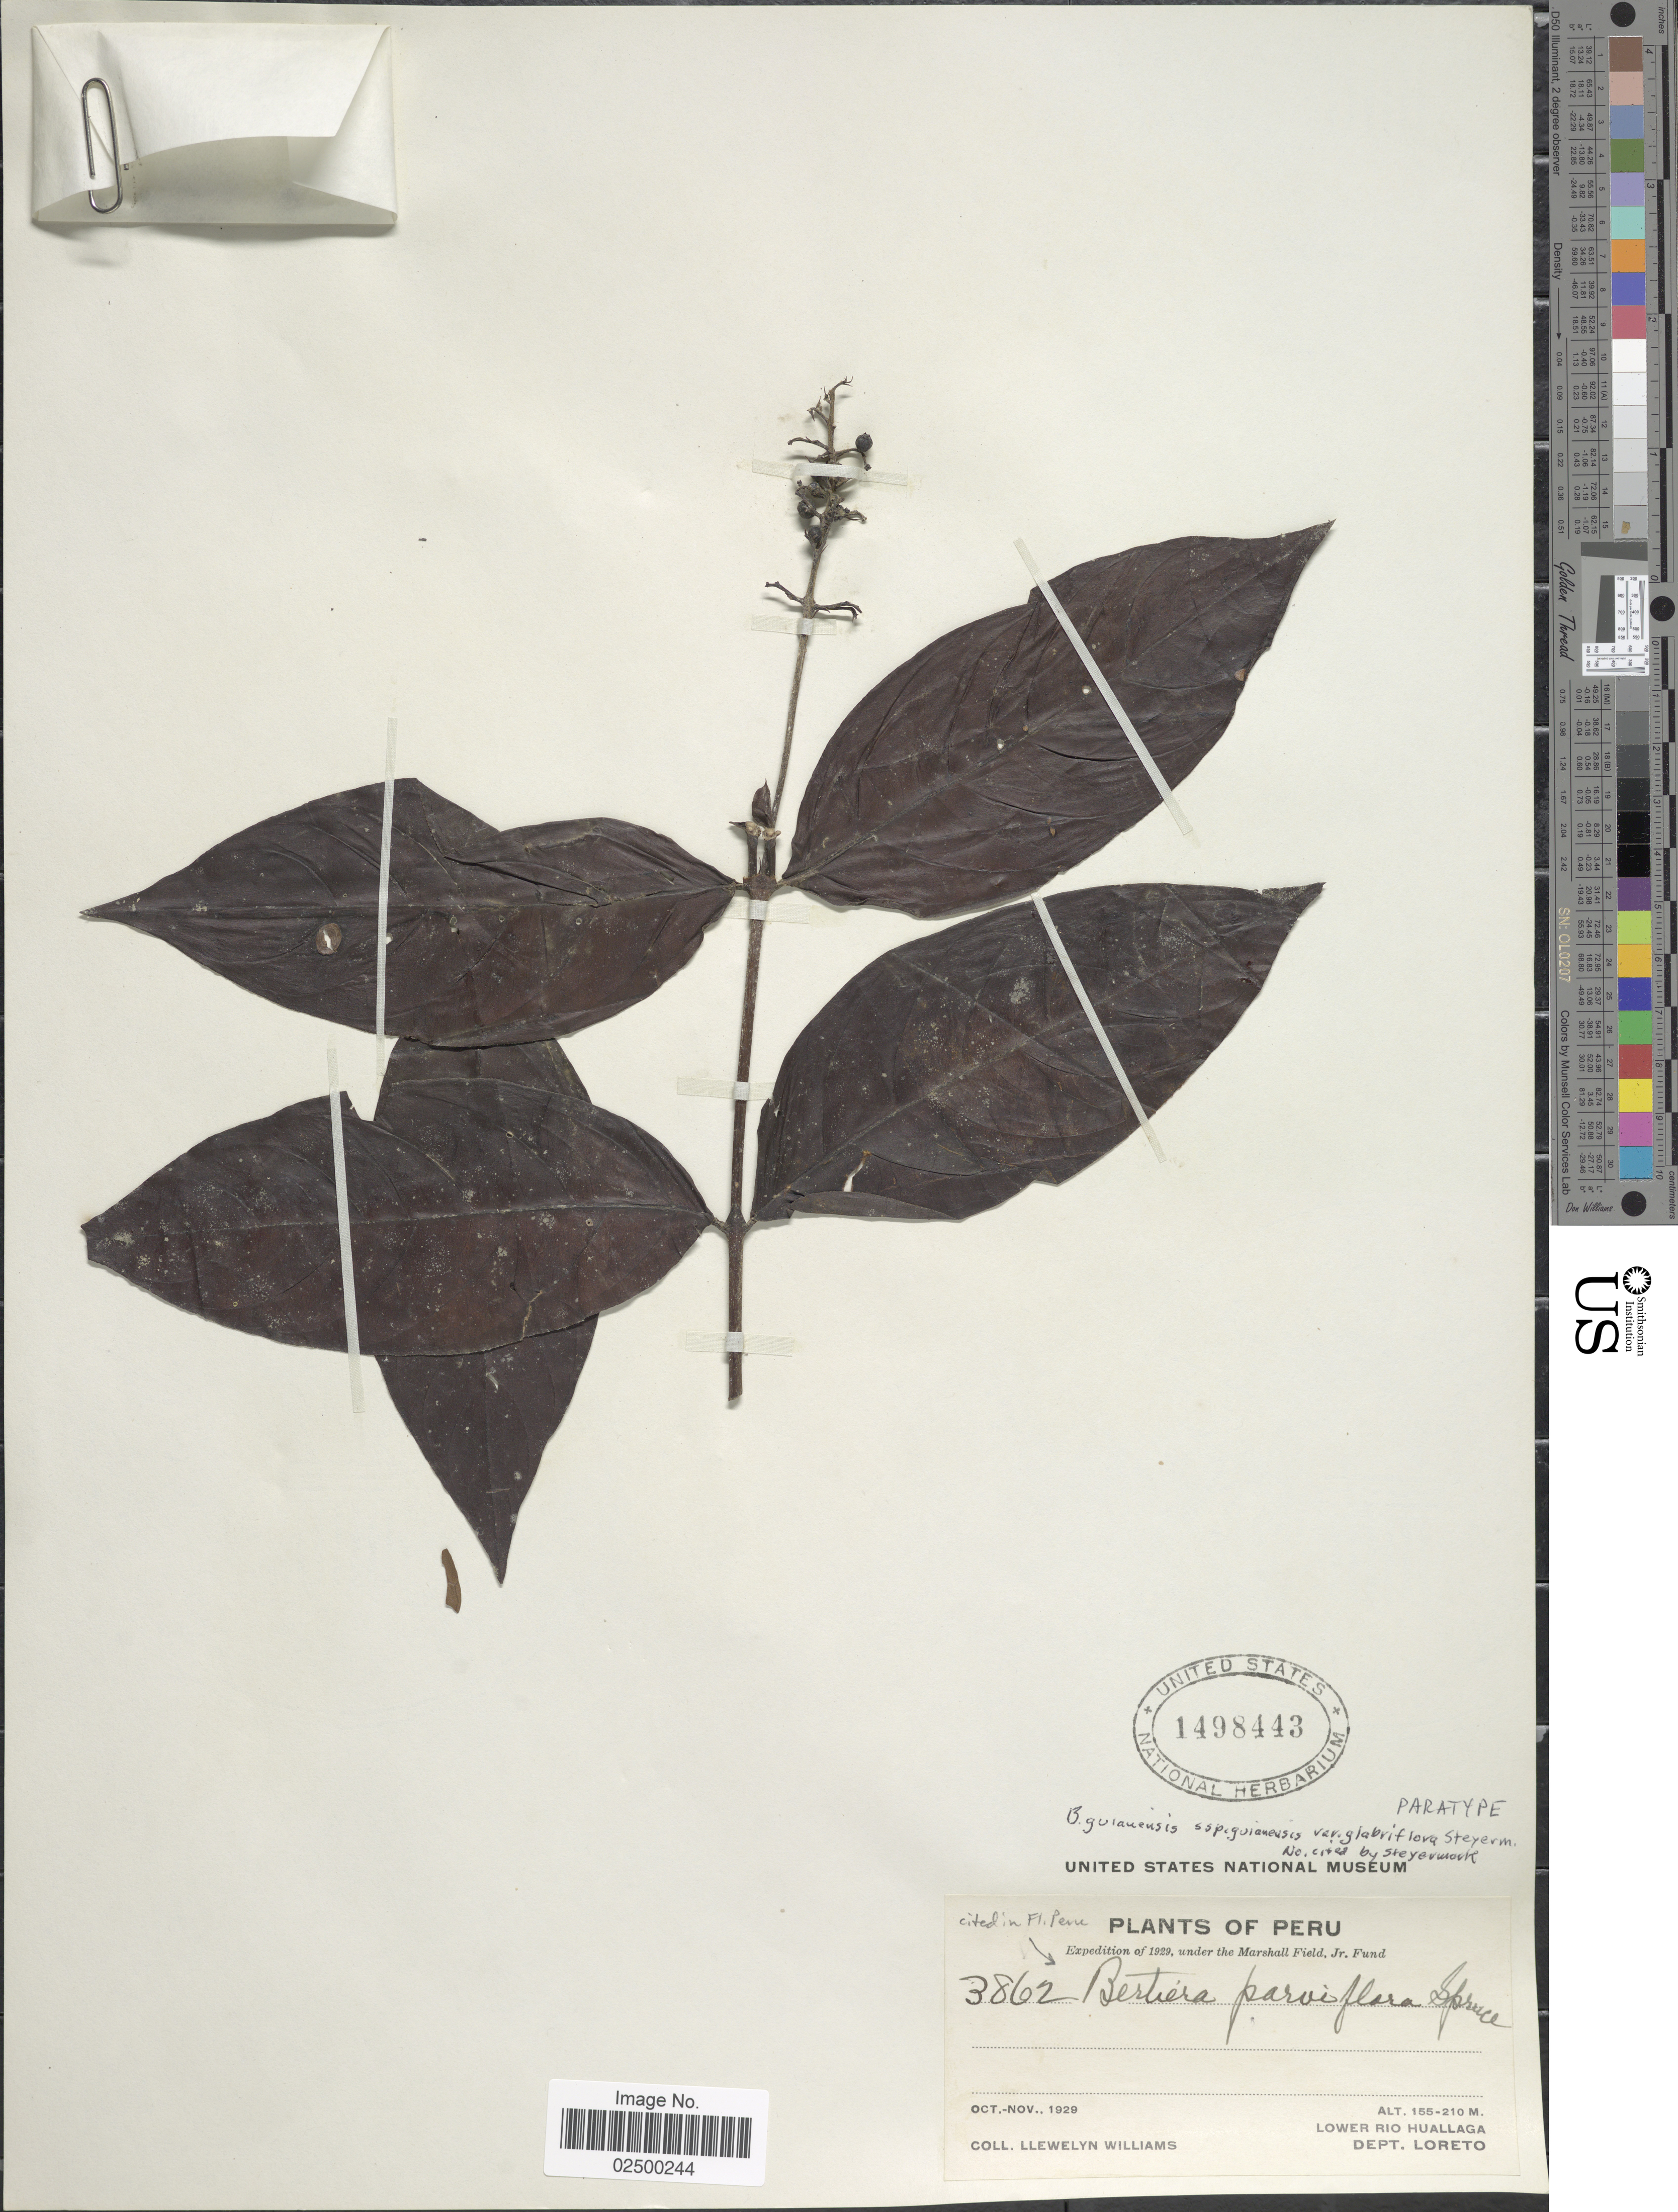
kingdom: Plantae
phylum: Tracheophyta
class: Magnoliopsida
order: Gentianales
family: Rubiaceae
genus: Bertiera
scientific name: Bertiera guianensis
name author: Aubl.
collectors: Ll. Williams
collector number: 3862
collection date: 1929-10/1929-11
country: Peru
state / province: Loreto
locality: Lower Rio Huallaga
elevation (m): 155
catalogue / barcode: US 1498443